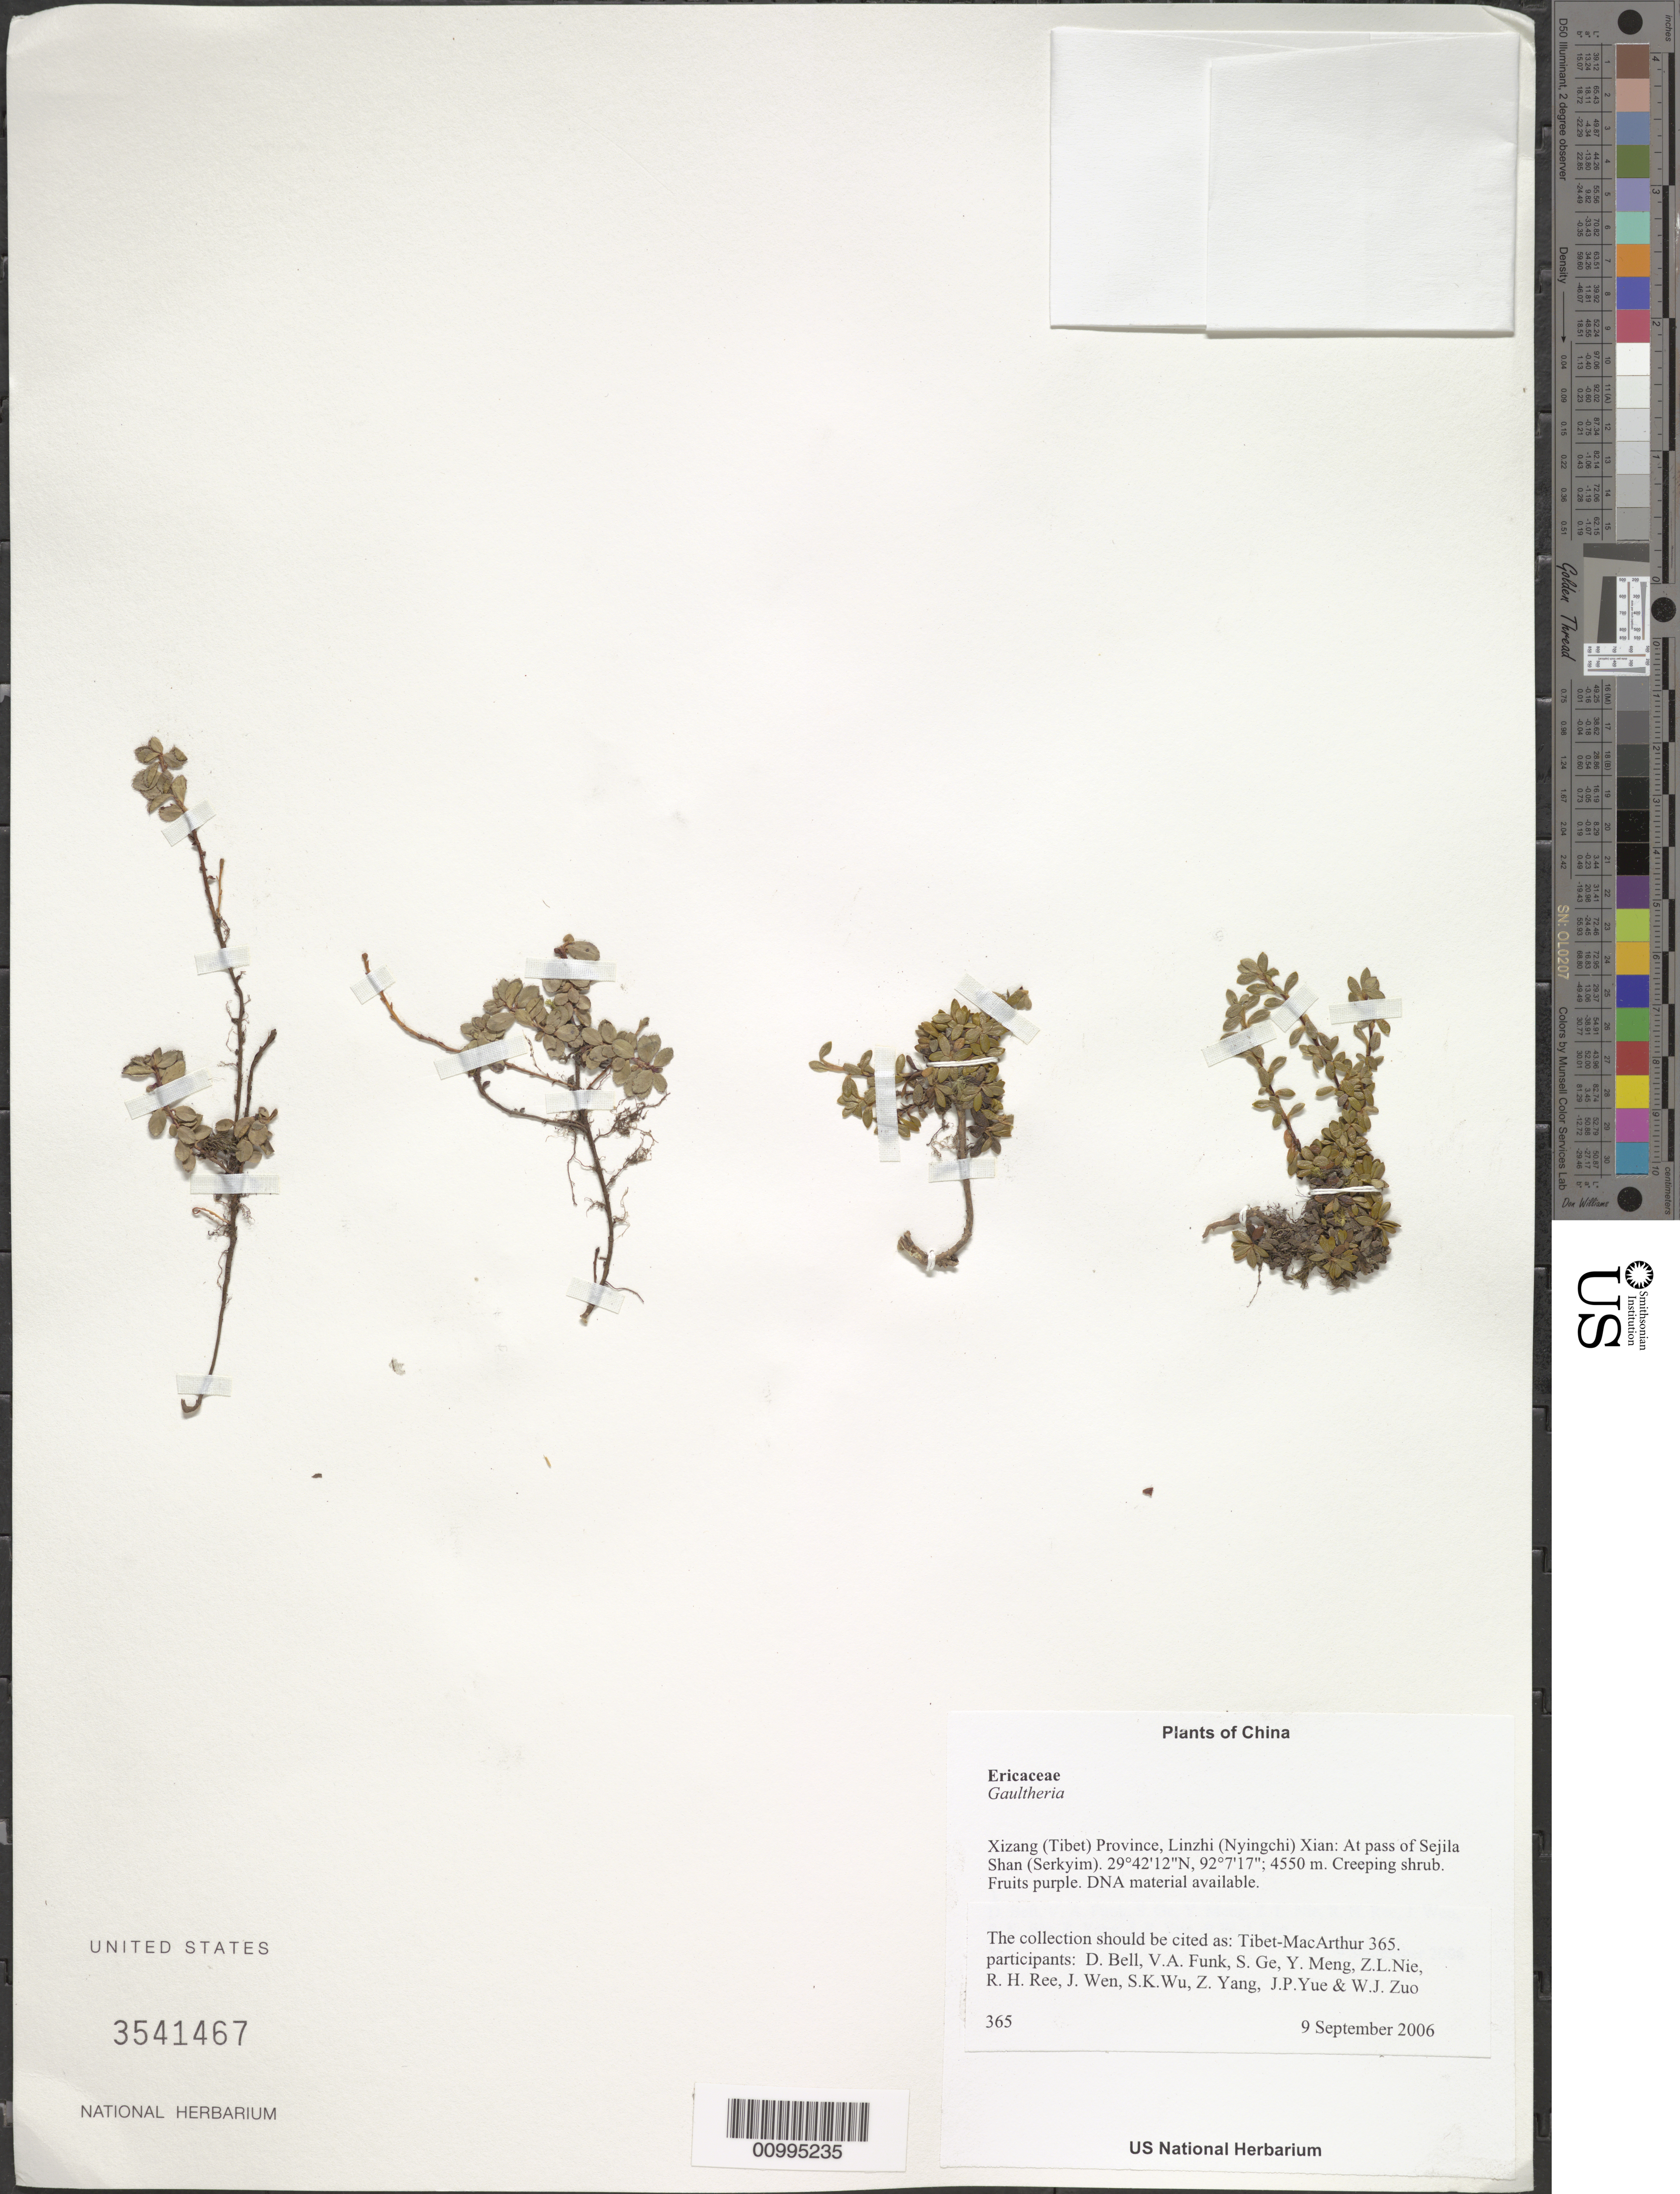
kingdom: Plantae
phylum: Tracheophyta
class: Magnoliopsida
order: Ericales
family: Ericaceae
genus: Gaultheria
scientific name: Gaultheria sp.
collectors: Tibet-MacArthur, D. A. Bell, V. Funk, S. Ge, Y. Meng, Z. Nie, R. Ree, J. Wen, S. K. Wu, Z. Yang, J. Yue & W. Zuo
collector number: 365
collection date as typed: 09 Sep 2006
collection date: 2006-09-09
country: China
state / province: Xizang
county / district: Linzhi (Nyingchi) Xian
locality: At pass of Sejila Shan (Serkyim).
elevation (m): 4550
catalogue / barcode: US 3541467